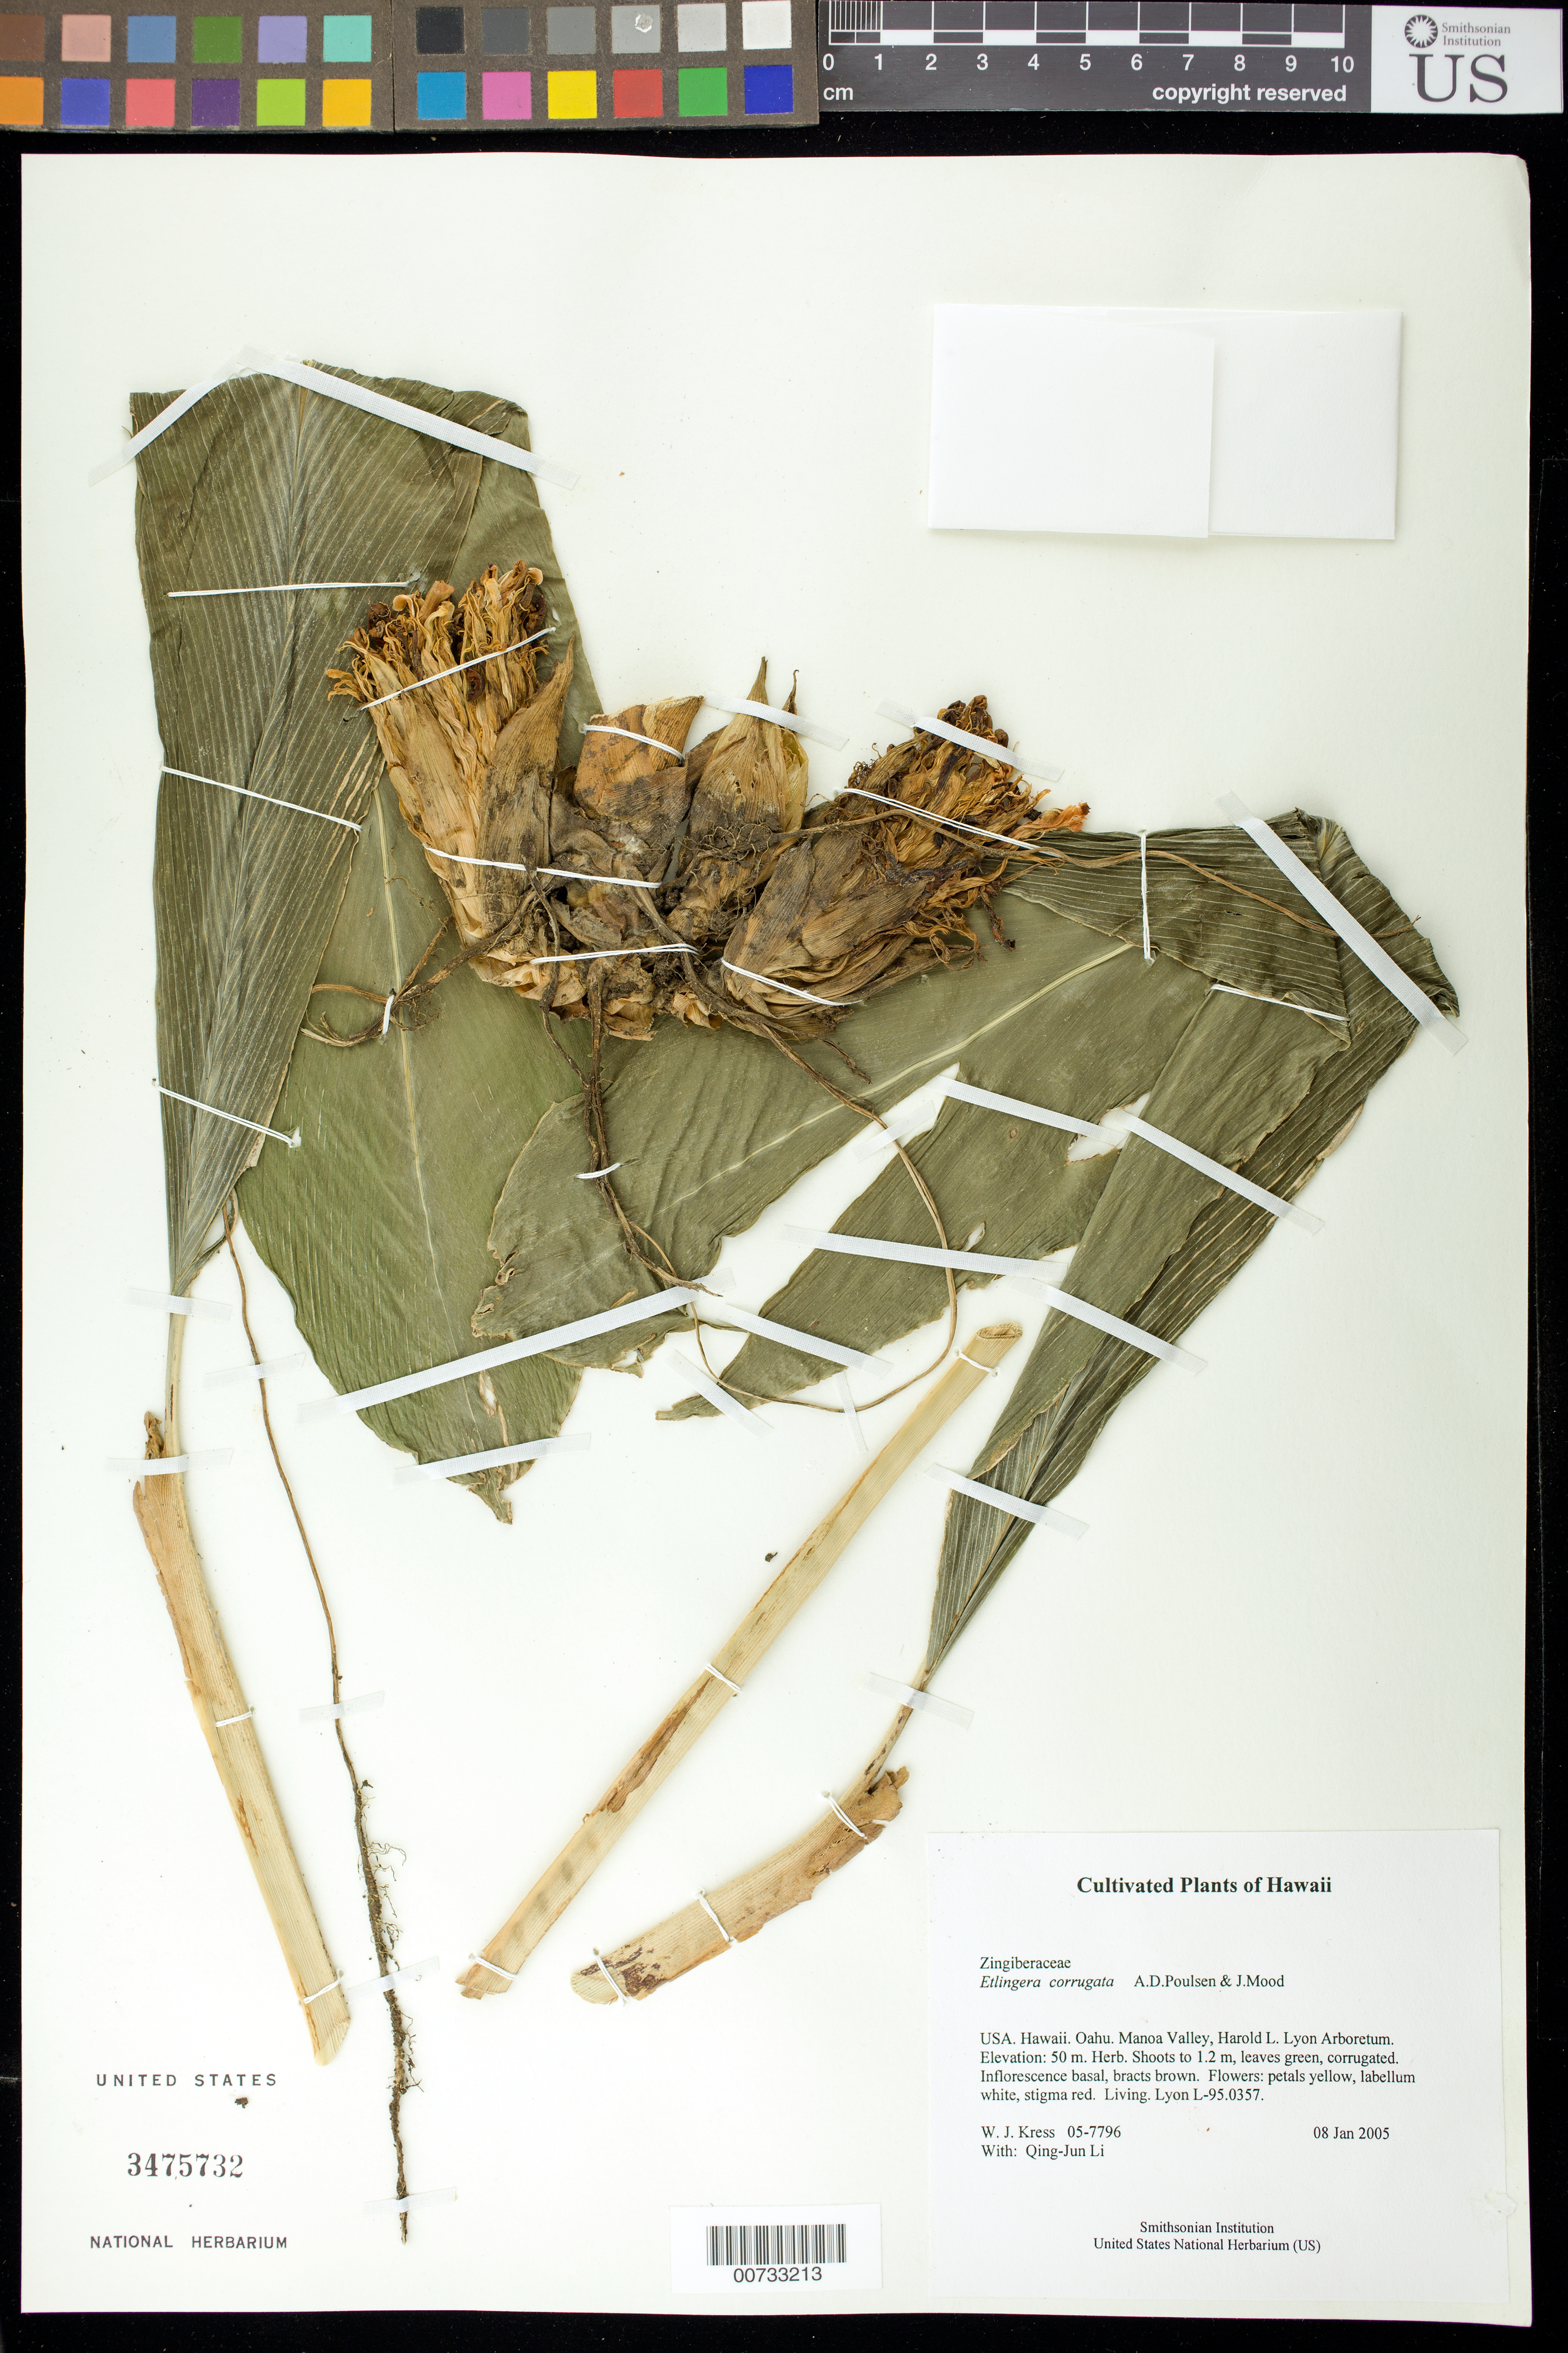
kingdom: Plantae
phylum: Tracheophyta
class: Liliopsida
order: Zingiberales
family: Zingiberaceae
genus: Etlingera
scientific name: Etlingera corrugata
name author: A.D. Poulsen & Mood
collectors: W. J. Kress & Q. J. Li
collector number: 05-7796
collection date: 2005-01-08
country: United States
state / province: Hawaii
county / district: Honolulu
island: Oahu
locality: Manoa Valley, Harold L. Lyon Arboretum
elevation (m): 50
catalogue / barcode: US 3475732